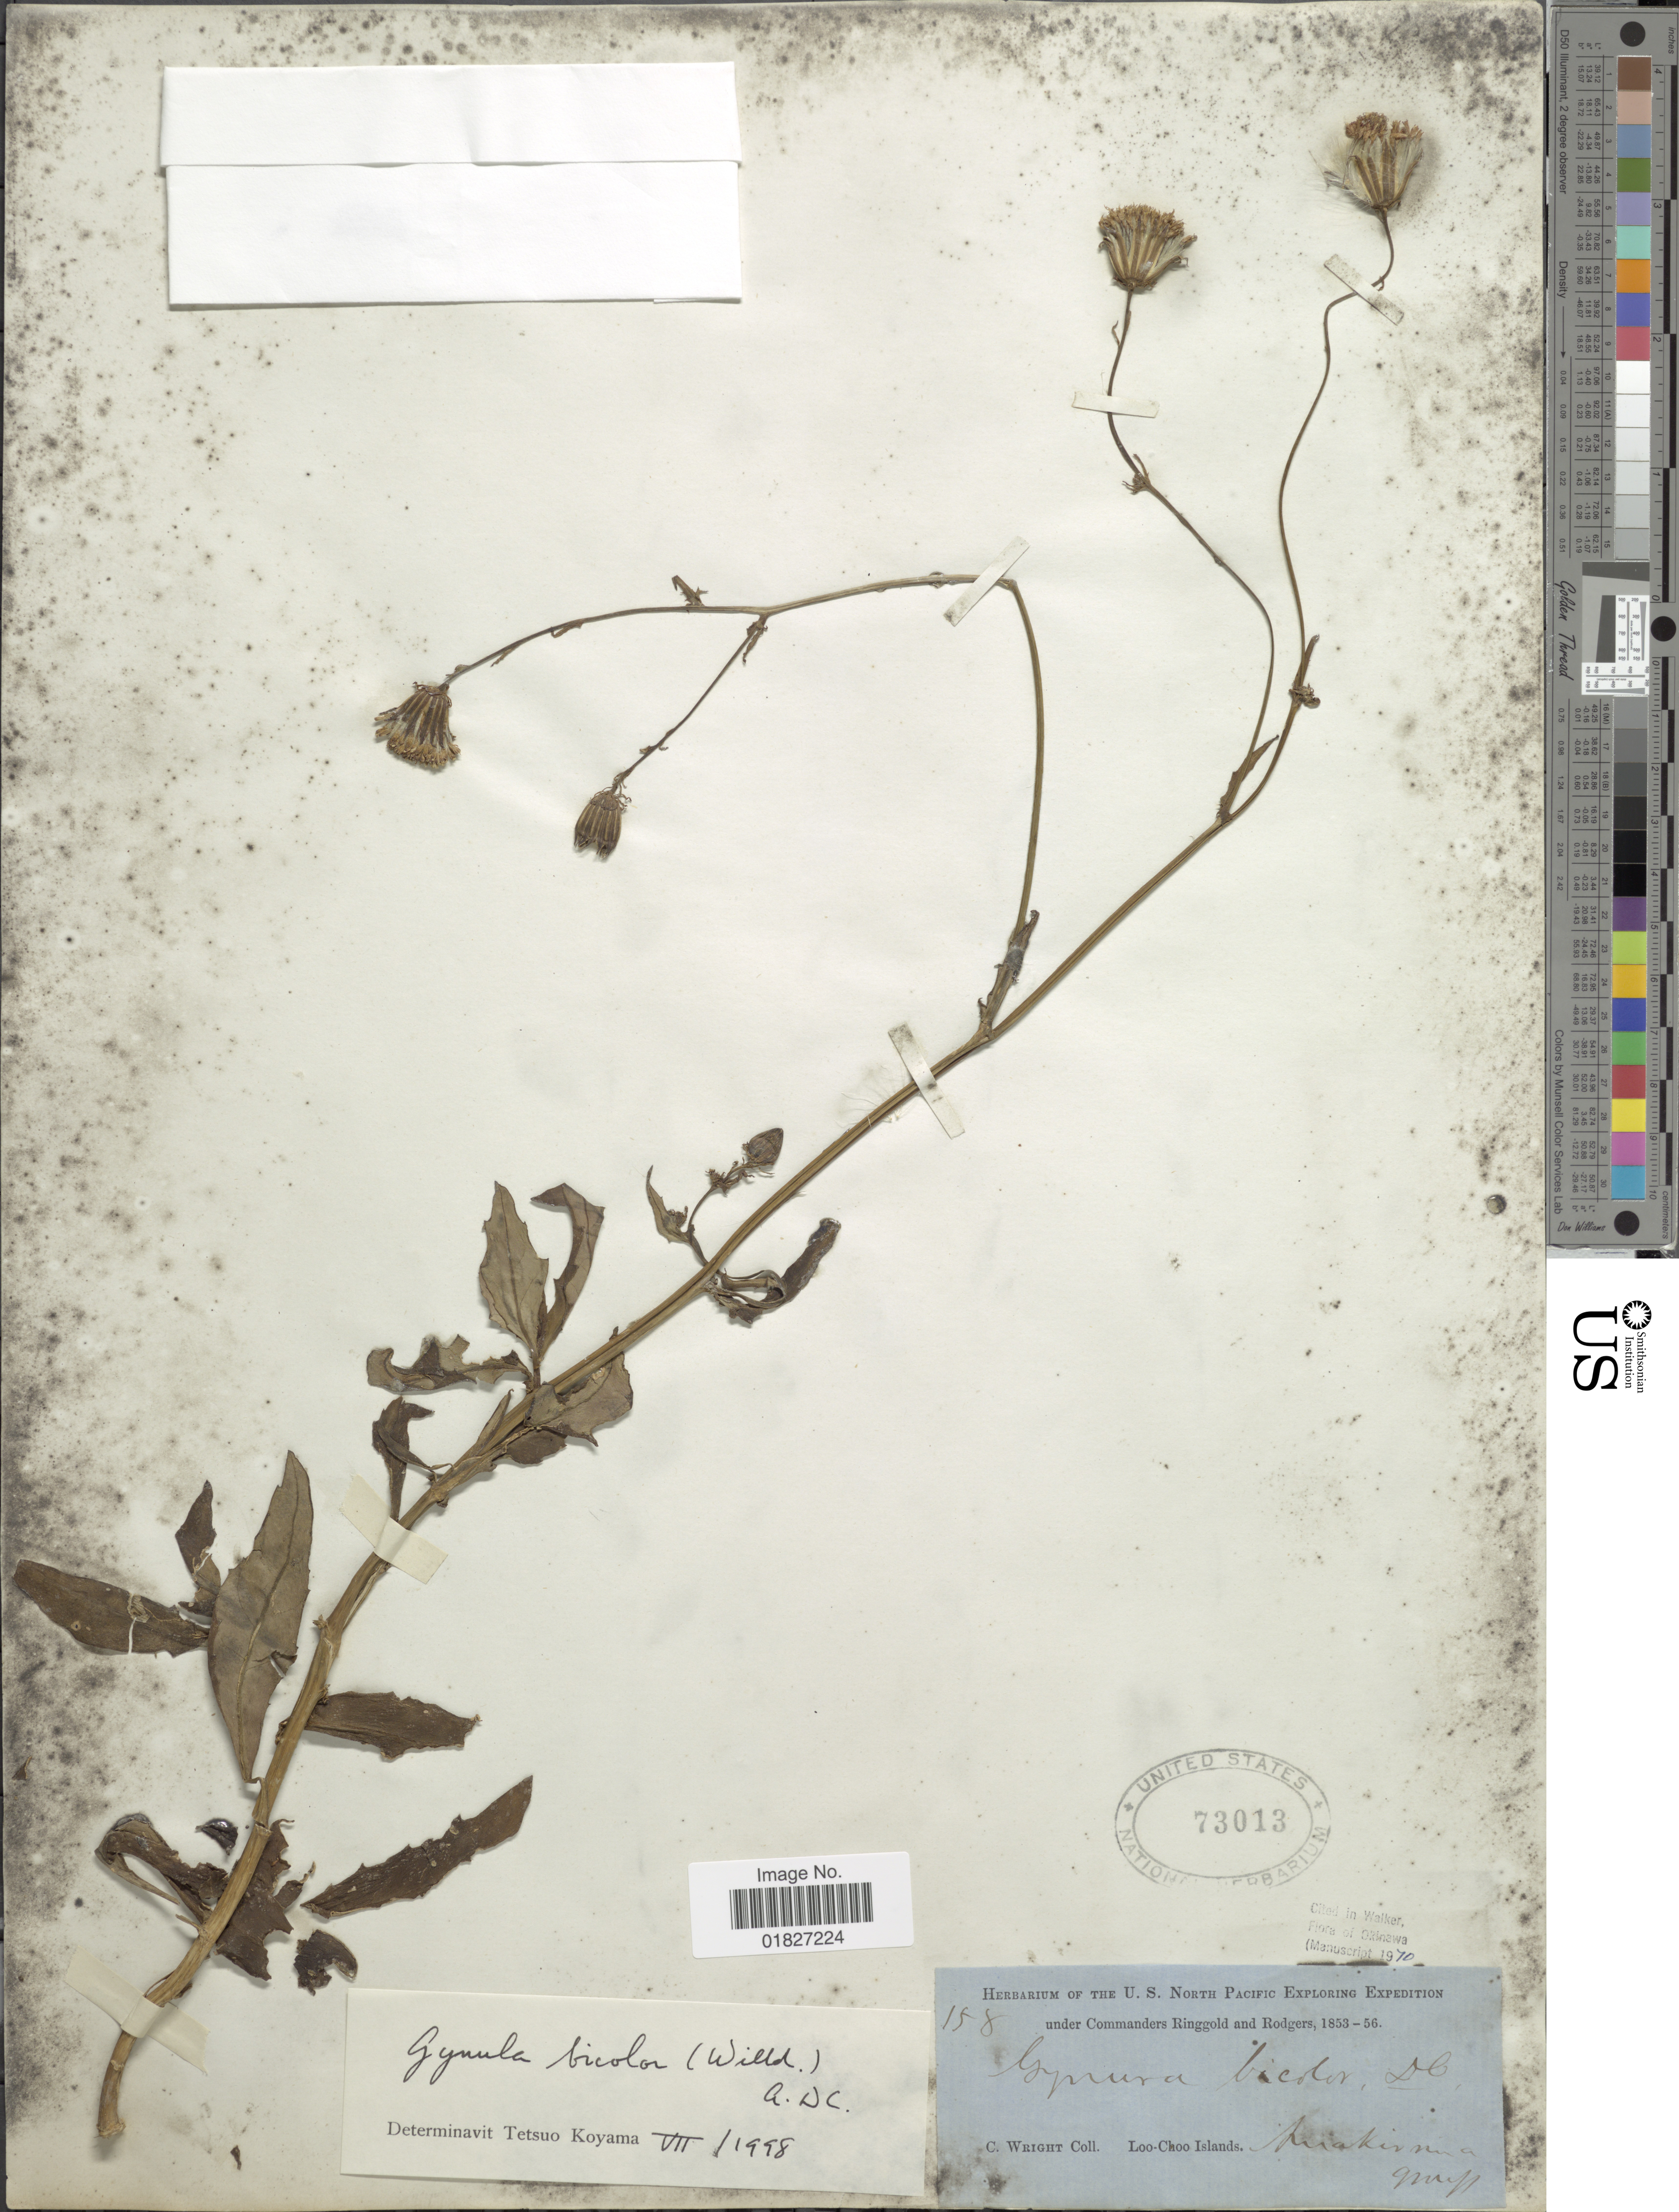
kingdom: Plantae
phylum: Tracheophyta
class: Magnoliopsida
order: Asterales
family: Asteraceae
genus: Gynura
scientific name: Gynura bicolor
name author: DC.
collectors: C. Wright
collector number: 158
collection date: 1853/1856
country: Japan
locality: Loo-Choo Islands, [illegible text]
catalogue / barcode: US 73013